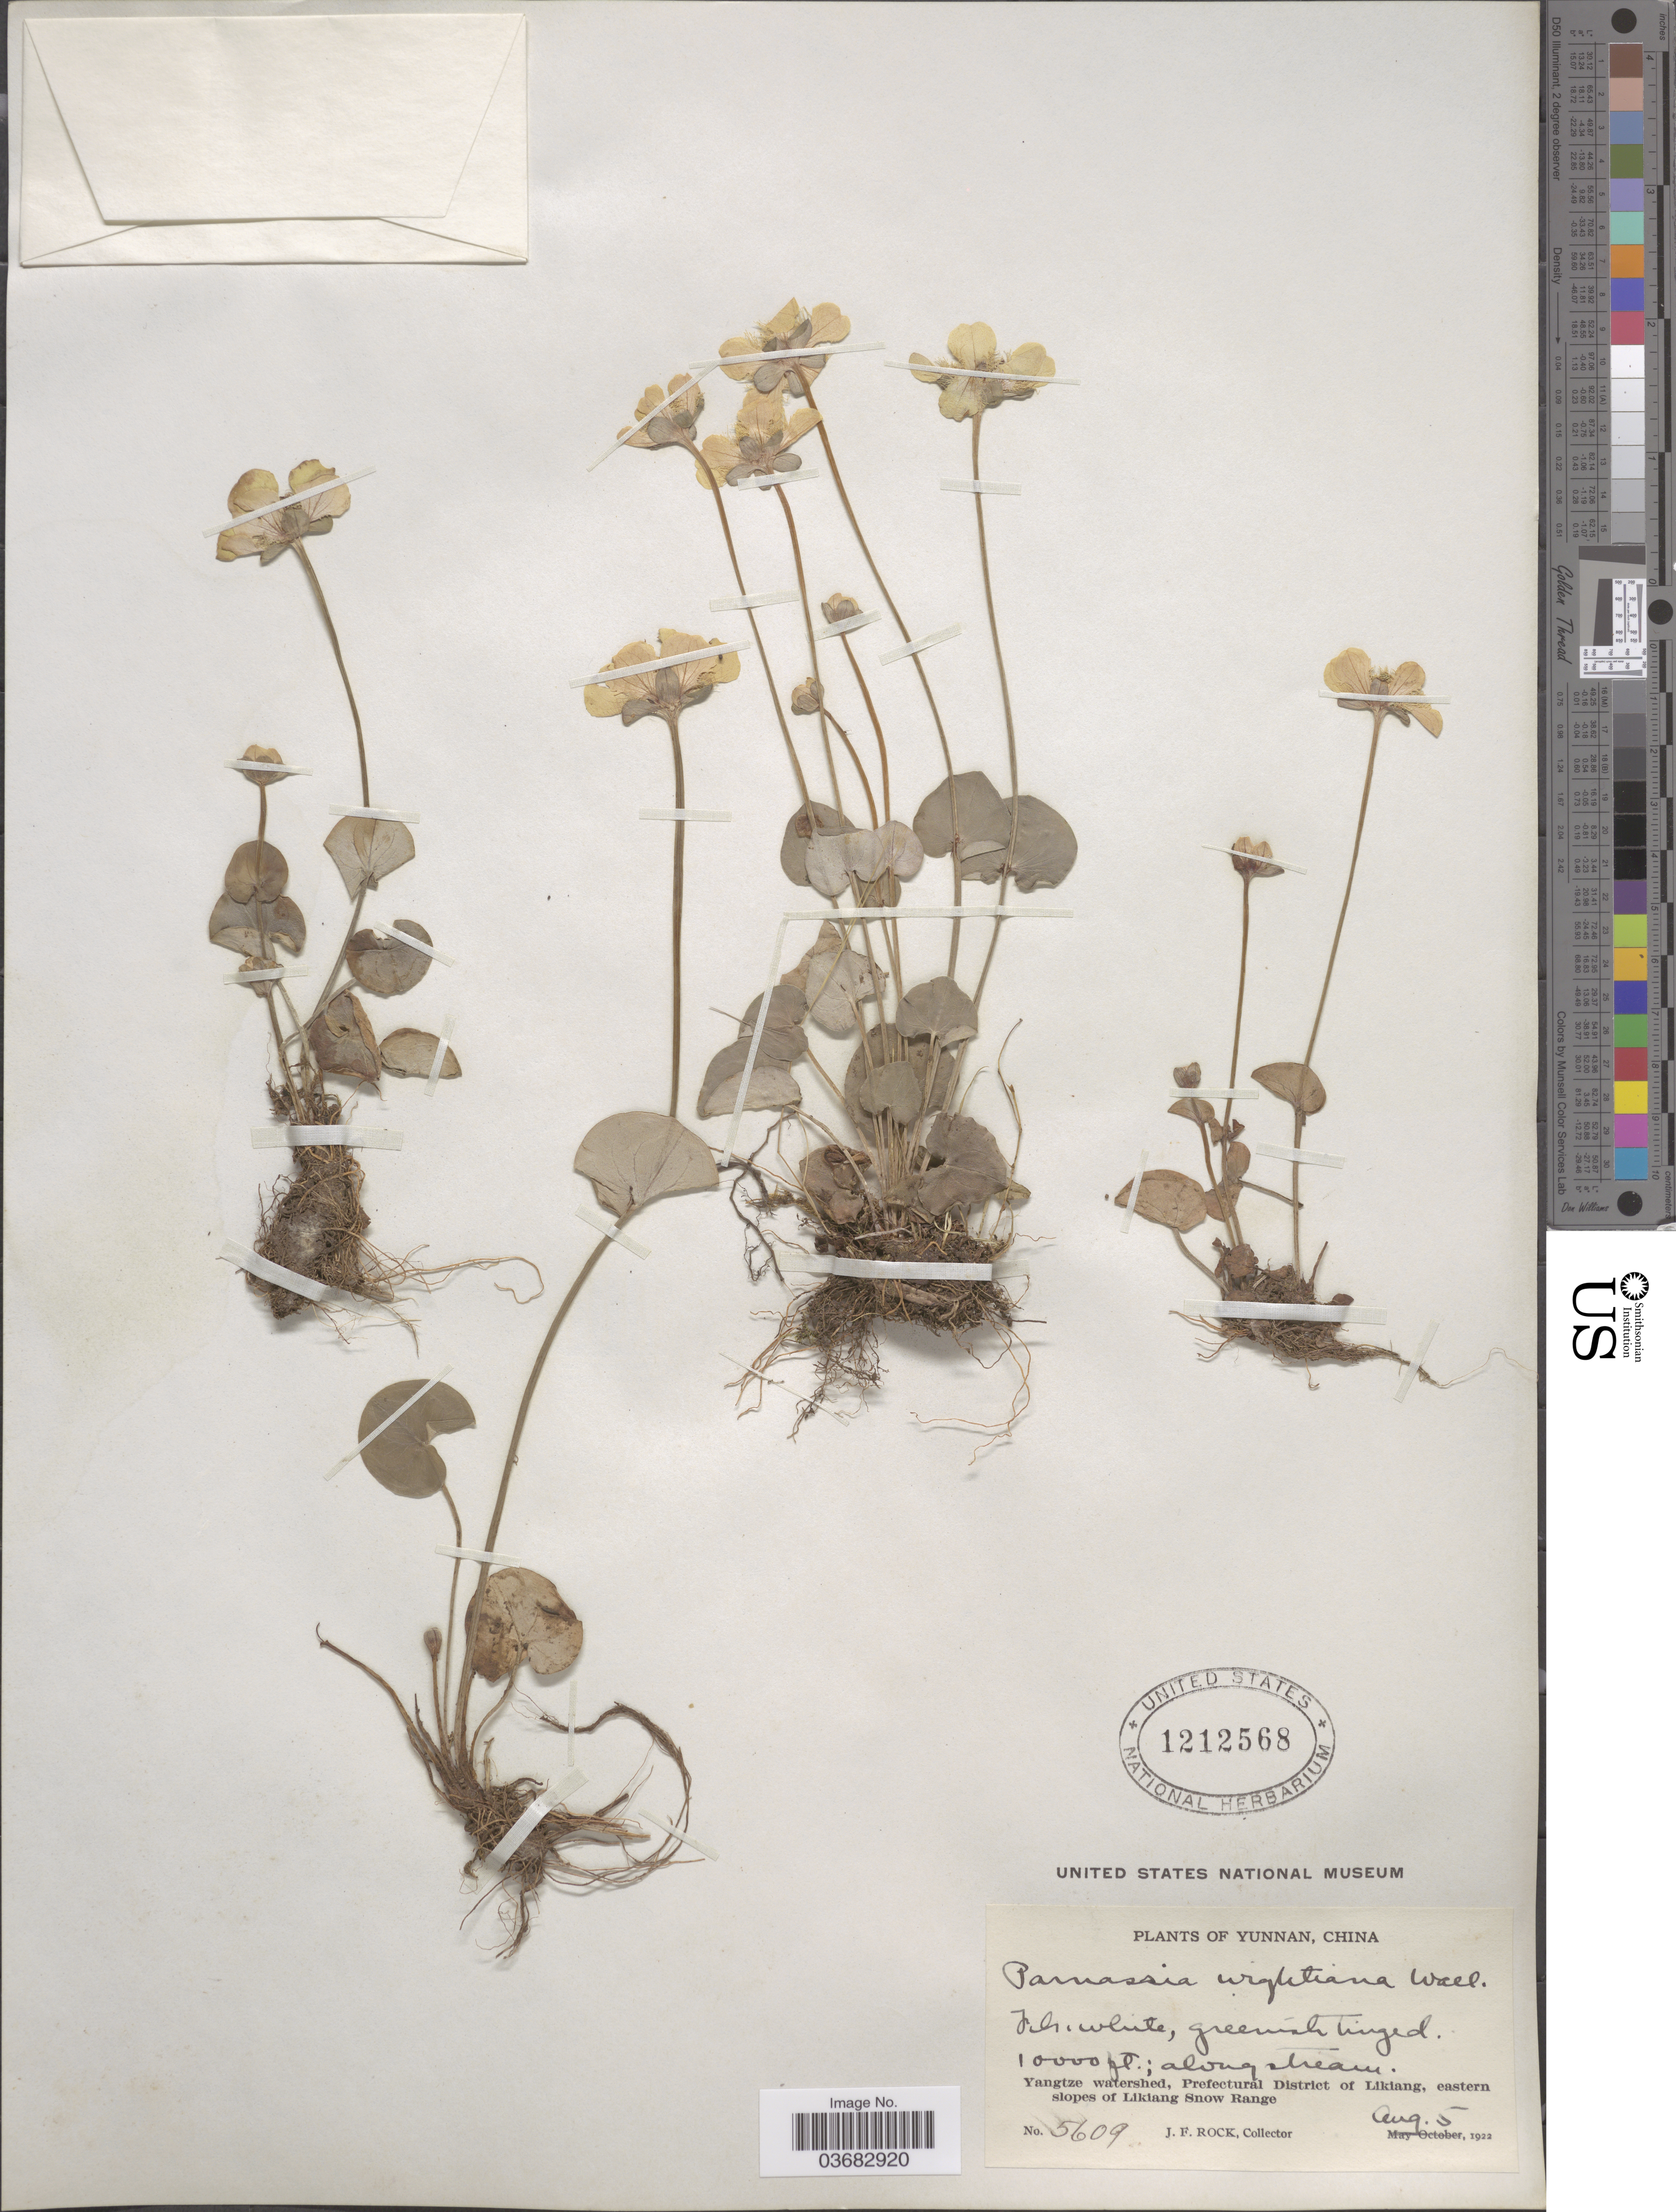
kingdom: Plantae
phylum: Tracheophyta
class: Magnoliopsida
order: Celastrales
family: Parnassiaceae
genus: Parnassia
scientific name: Parnassia wightiana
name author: Wall. ex Wight & Arn.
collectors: J. Rock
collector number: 5609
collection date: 1922-08-05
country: China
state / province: Yunnan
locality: Along stream. Yangtze watershed, Prefectural District of Likiang, eastern slopes of Likiang Snow Range.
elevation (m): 3048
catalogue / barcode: US 1212568